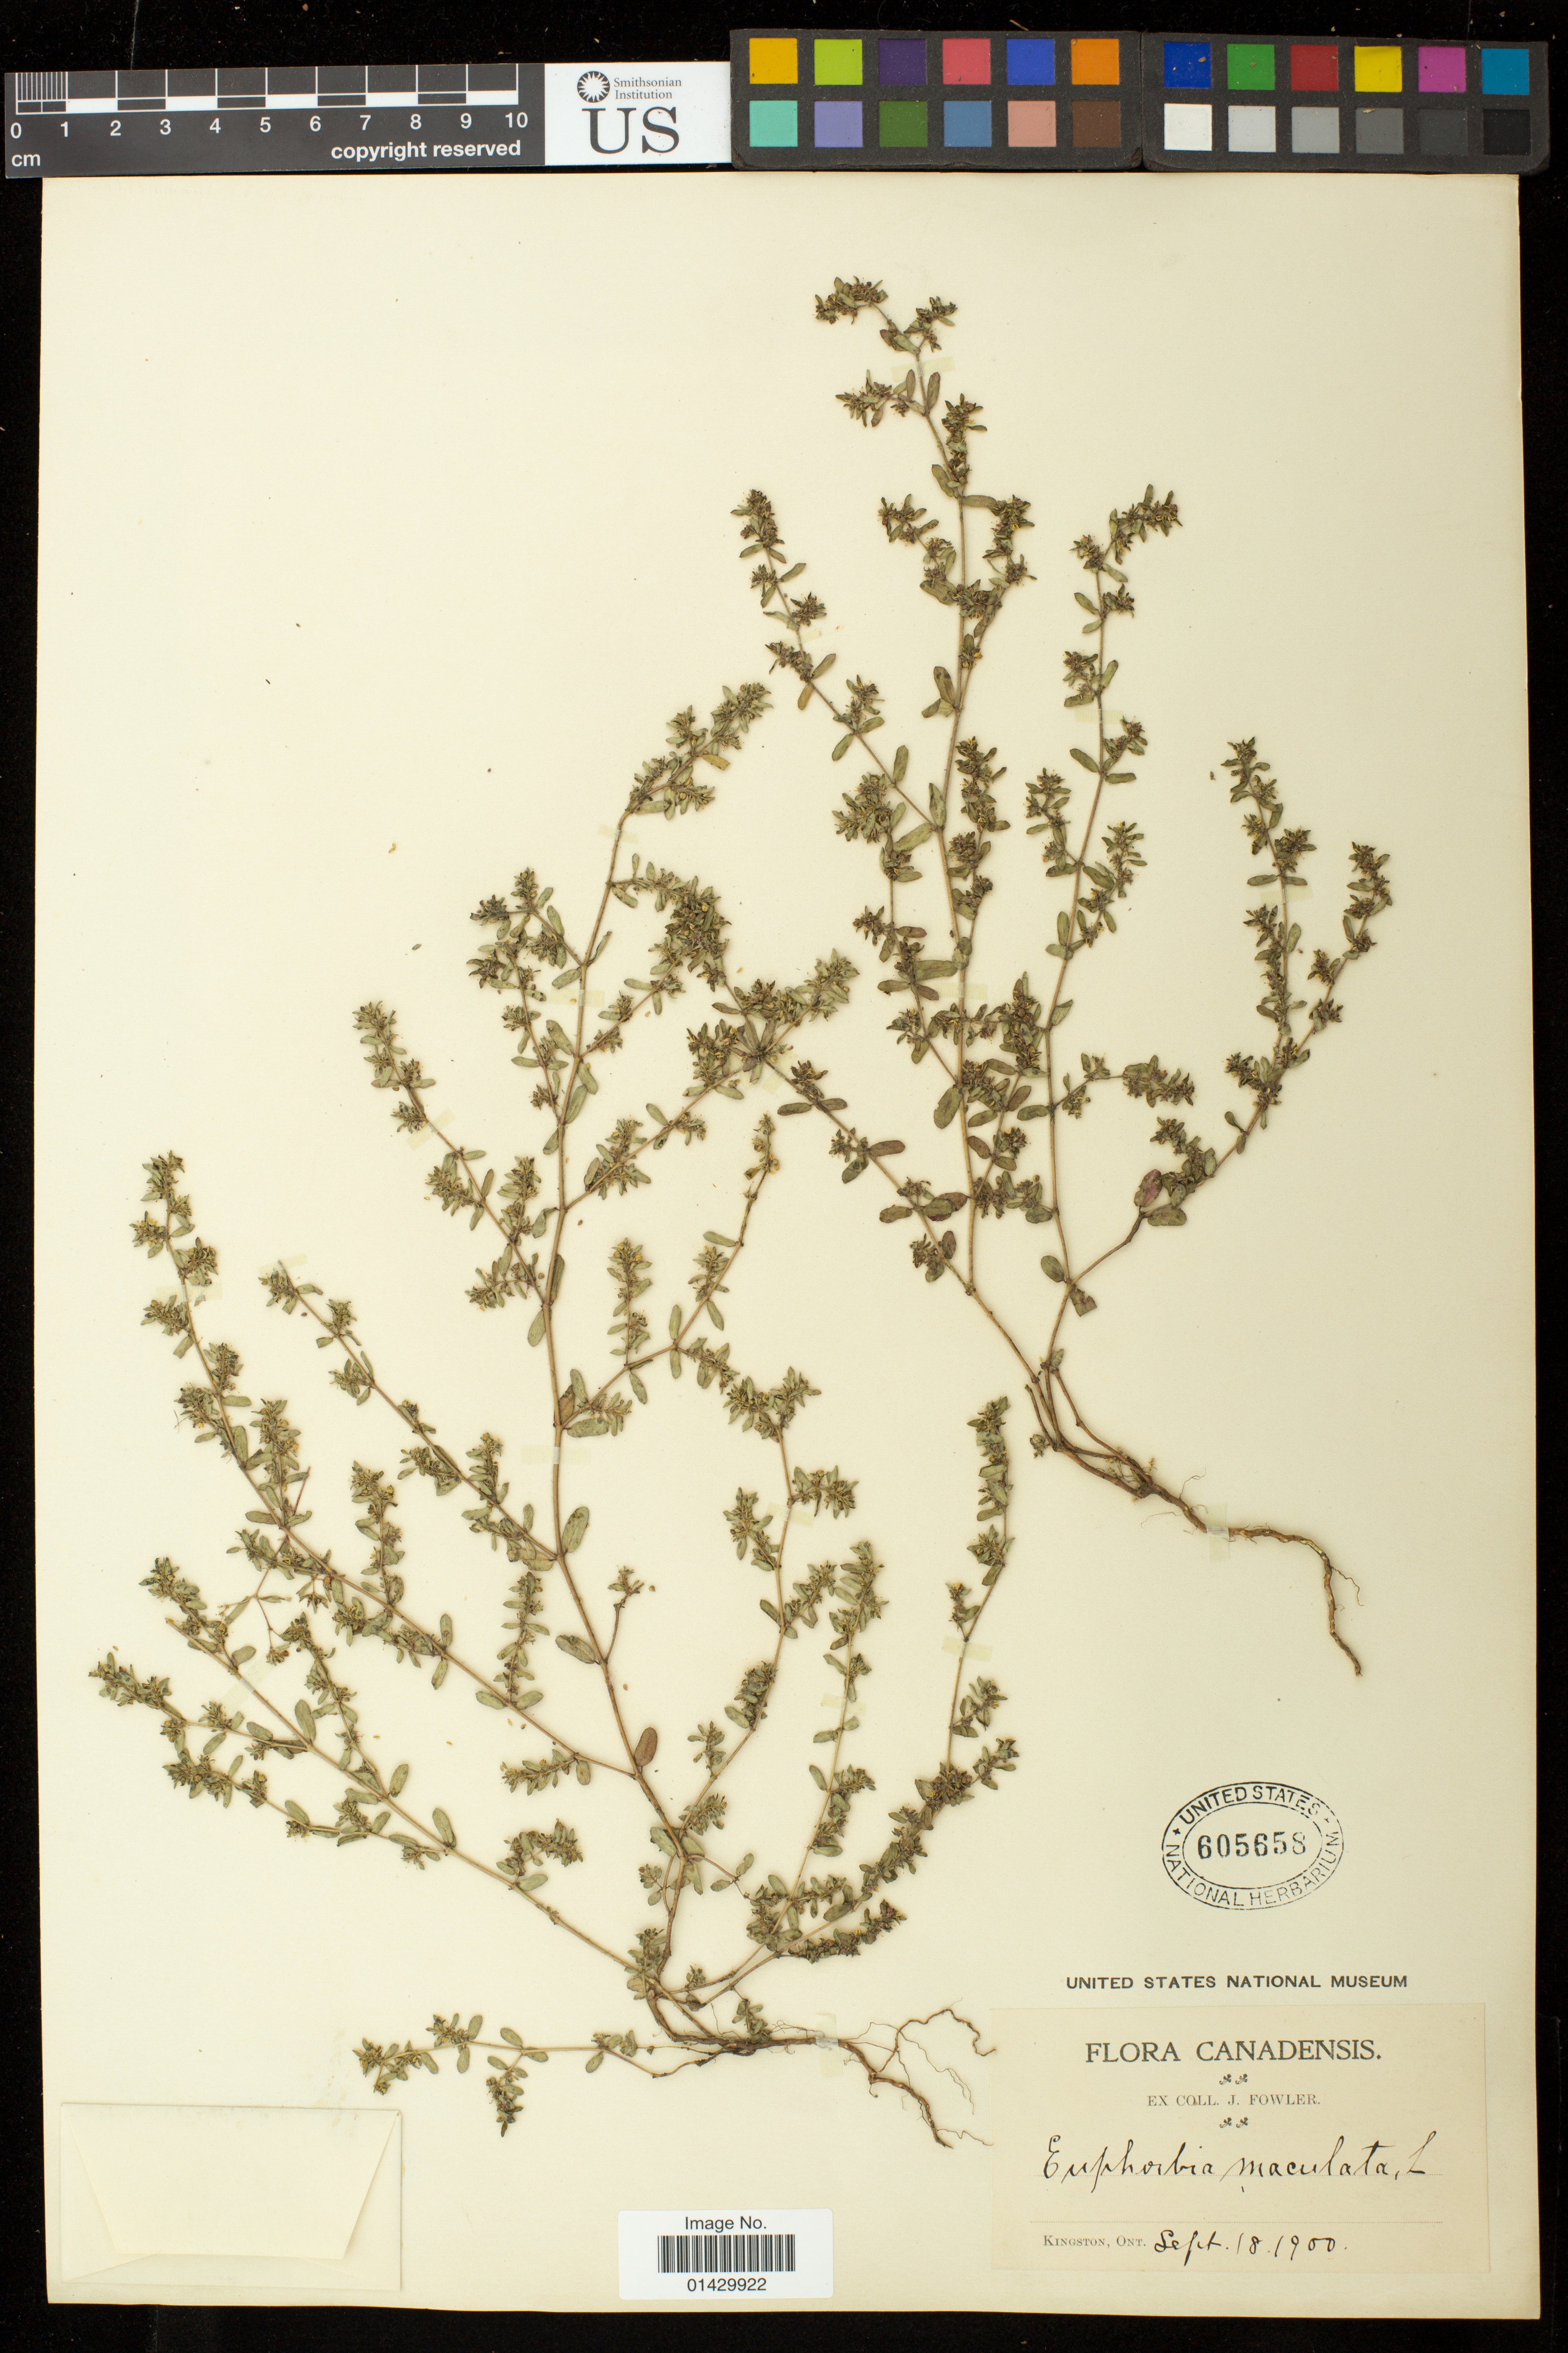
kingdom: Plantae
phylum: Tracheophyta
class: Magnoliopsida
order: Malpighiales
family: Euphorbiaceae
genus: Euphorbia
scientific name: Euphorbia maculata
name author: L.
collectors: J. P. Fowler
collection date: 1900-09-18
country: Canada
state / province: Ontario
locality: Kingston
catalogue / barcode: US 605658